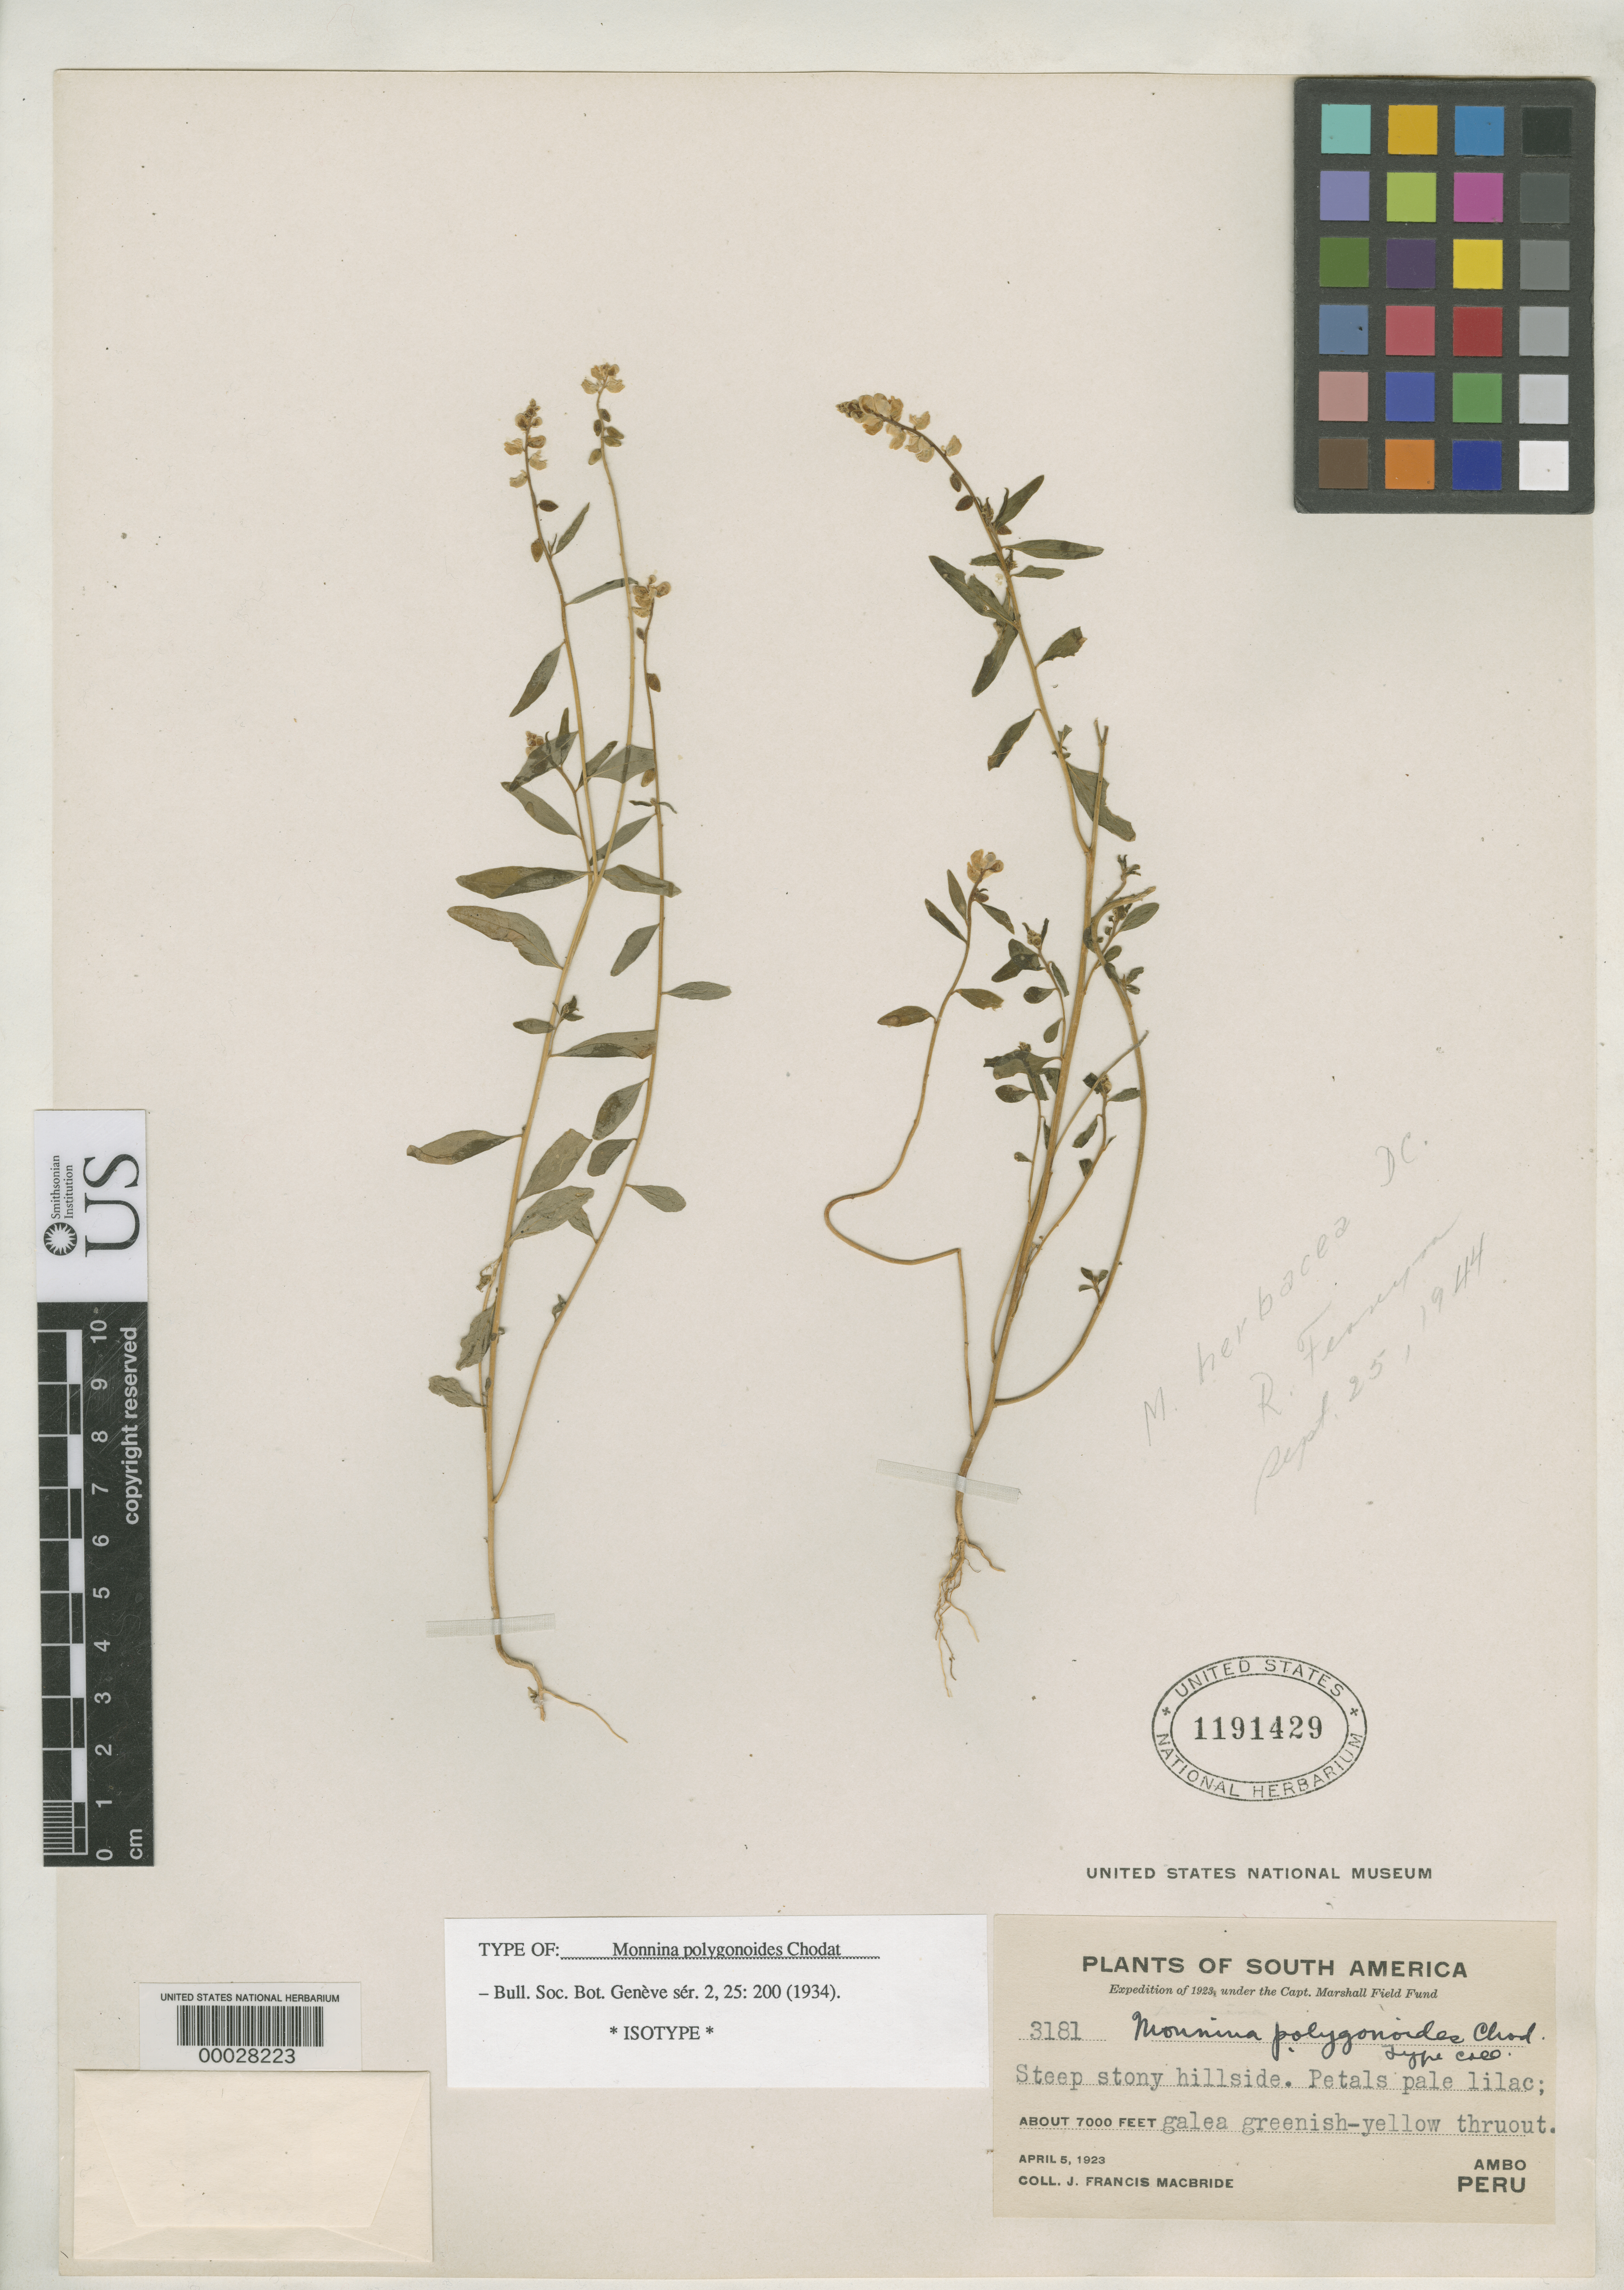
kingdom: Plantae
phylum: Tracheophyta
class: Magnoliopsida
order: Fabales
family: Polygalaceae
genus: Monnina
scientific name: Monnina polygonoides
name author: Chodat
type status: Isolectotype; Isosyntype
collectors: J. F. Macbride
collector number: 3181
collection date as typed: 05 Apr 1923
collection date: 1923-04-05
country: Peru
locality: Ambo.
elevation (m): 2134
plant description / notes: Isolectotype according to Tropicos, but annotated as isotype.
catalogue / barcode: US 1191429